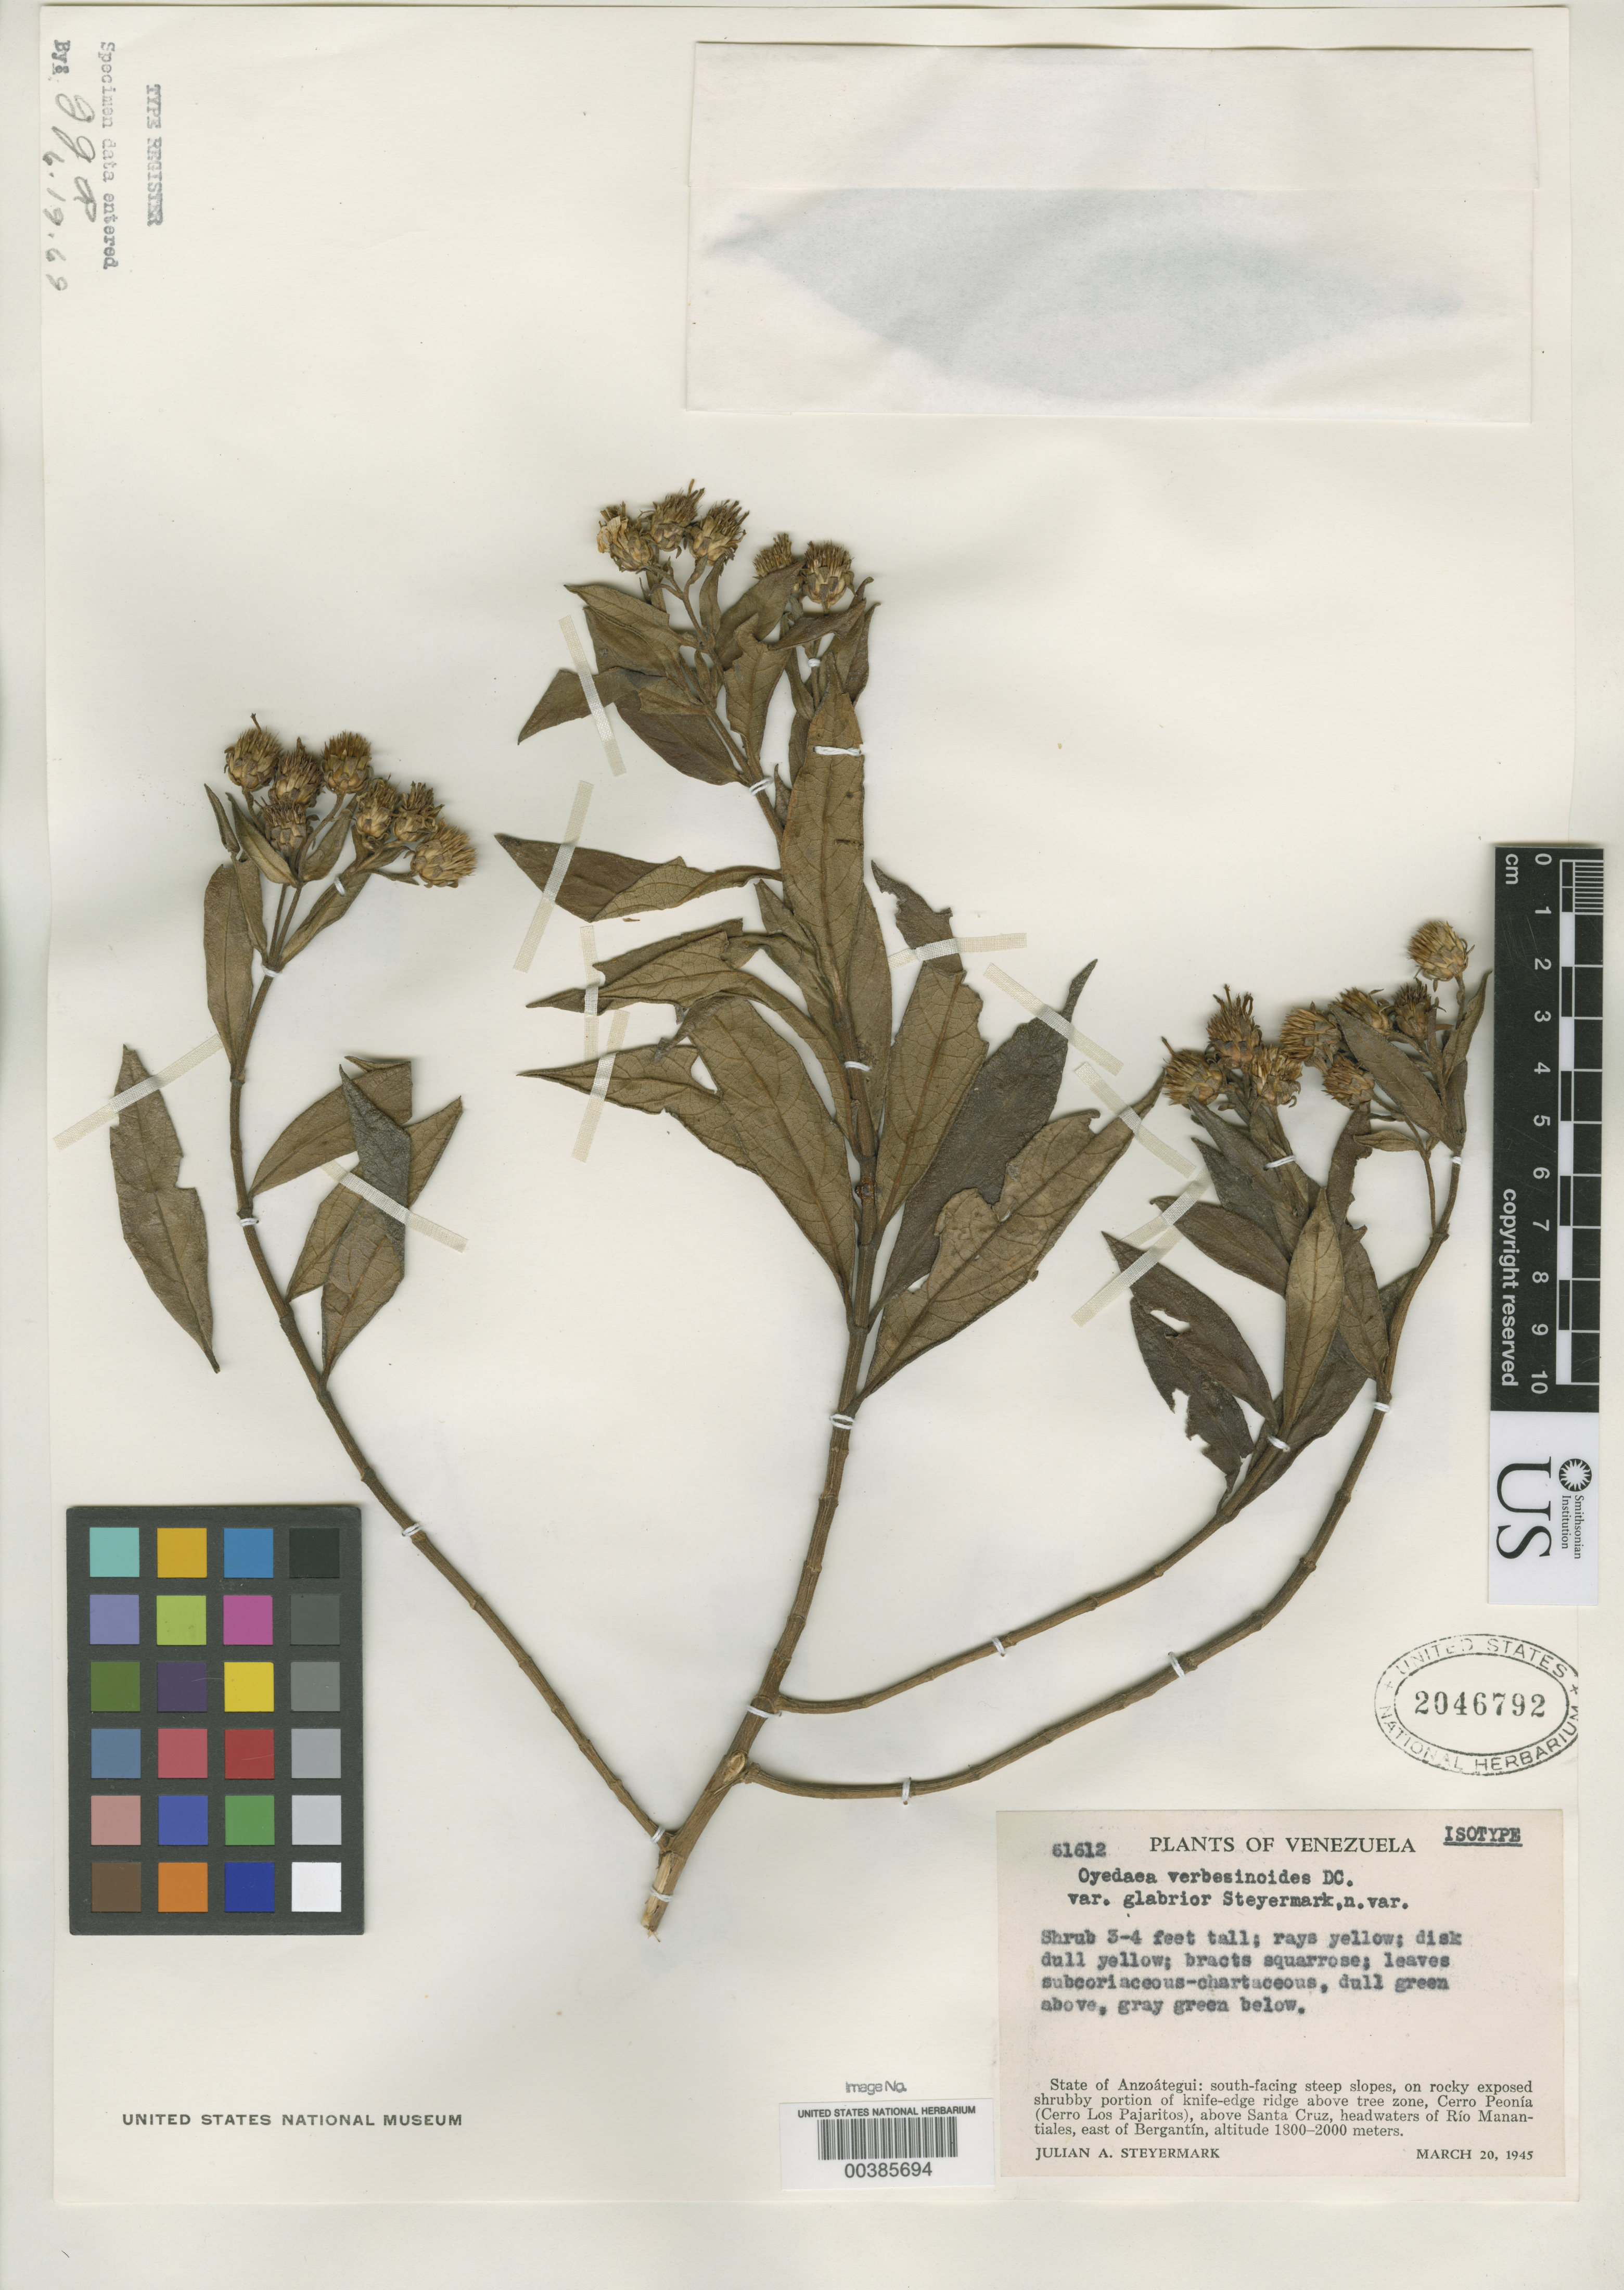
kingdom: Plantae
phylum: Tracheophyta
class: Magnoliopsida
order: Asterales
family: Asteraceae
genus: Oyedaea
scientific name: Oyedaea verbesinoides var. glabrior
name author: Steyerm.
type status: Isotype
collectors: J. Steyermark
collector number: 61612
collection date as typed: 20 Mar 1945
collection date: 1945-03-20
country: Venezuela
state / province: Anzoategui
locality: Cerro Peonia.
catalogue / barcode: US 2046792